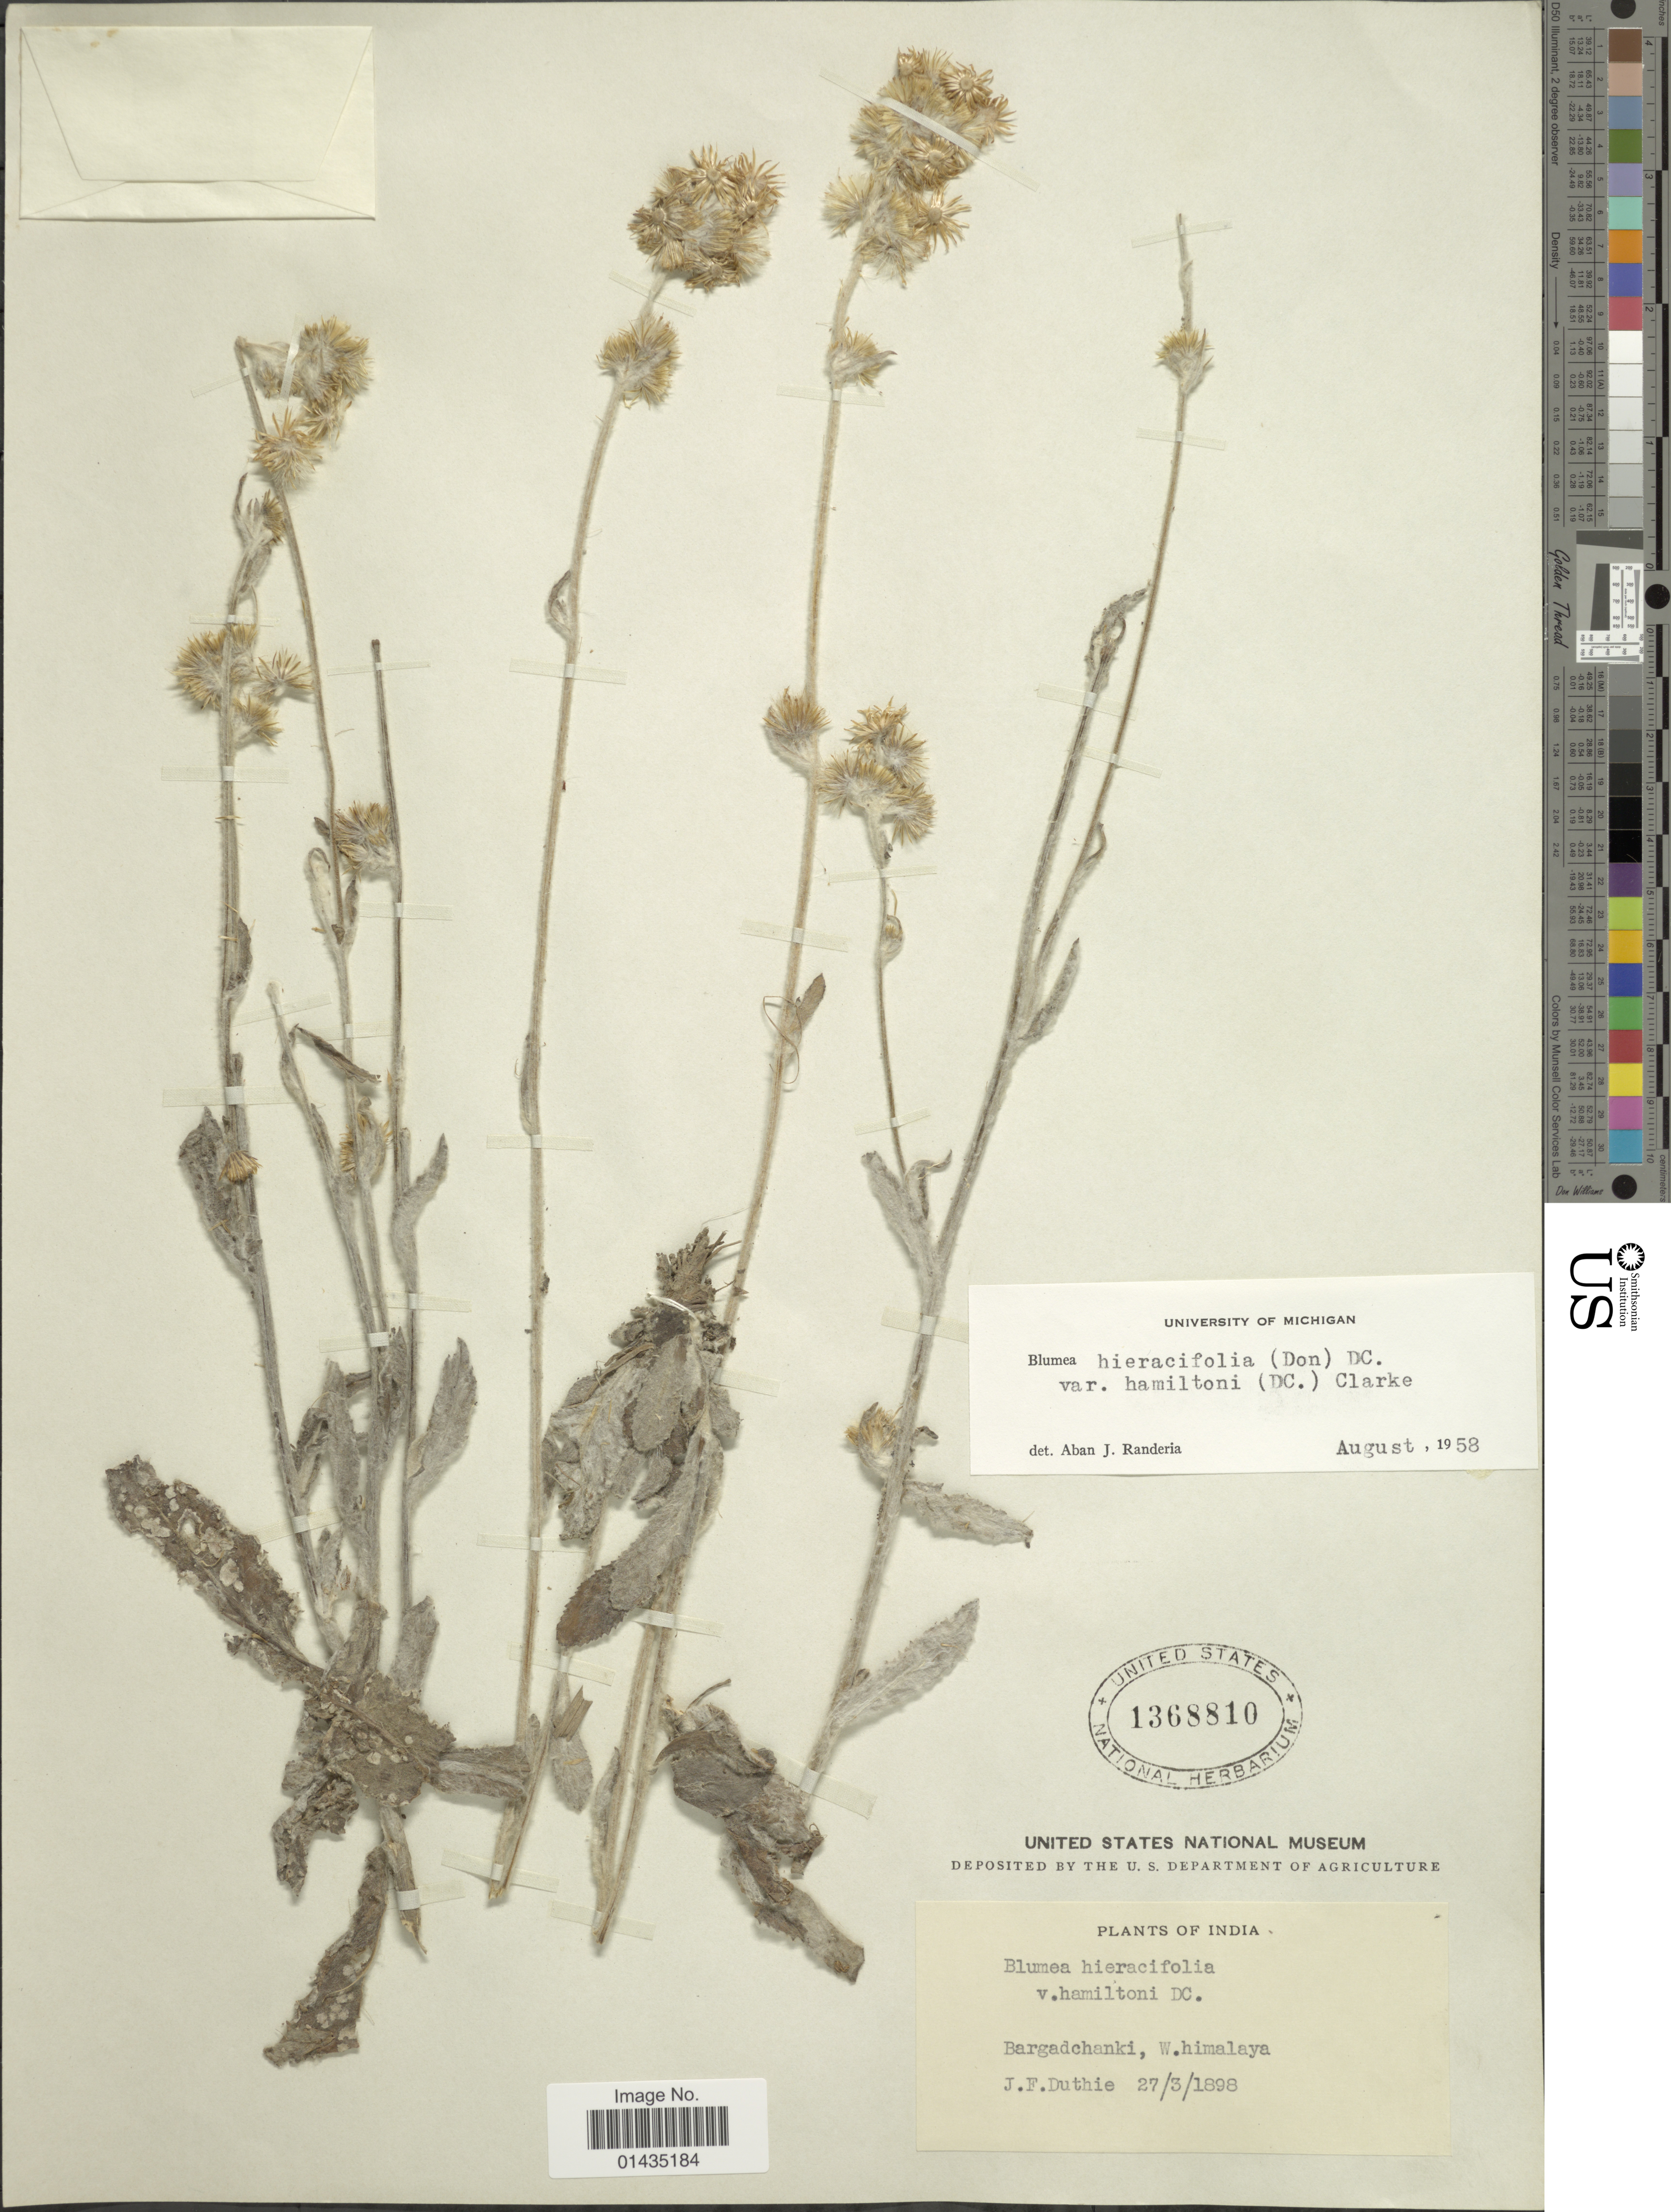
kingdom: Plantae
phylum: Tracheophyta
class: Magnoliopsida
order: Asterales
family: Asteraceae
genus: Blumea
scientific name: Blumea hieraciifolia var. hamiltonii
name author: (DC.) C.B. Clarke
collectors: J. F. Duthie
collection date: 1898-03-27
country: India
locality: Bargadchanki, W. Himalaya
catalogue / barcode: US 1368810